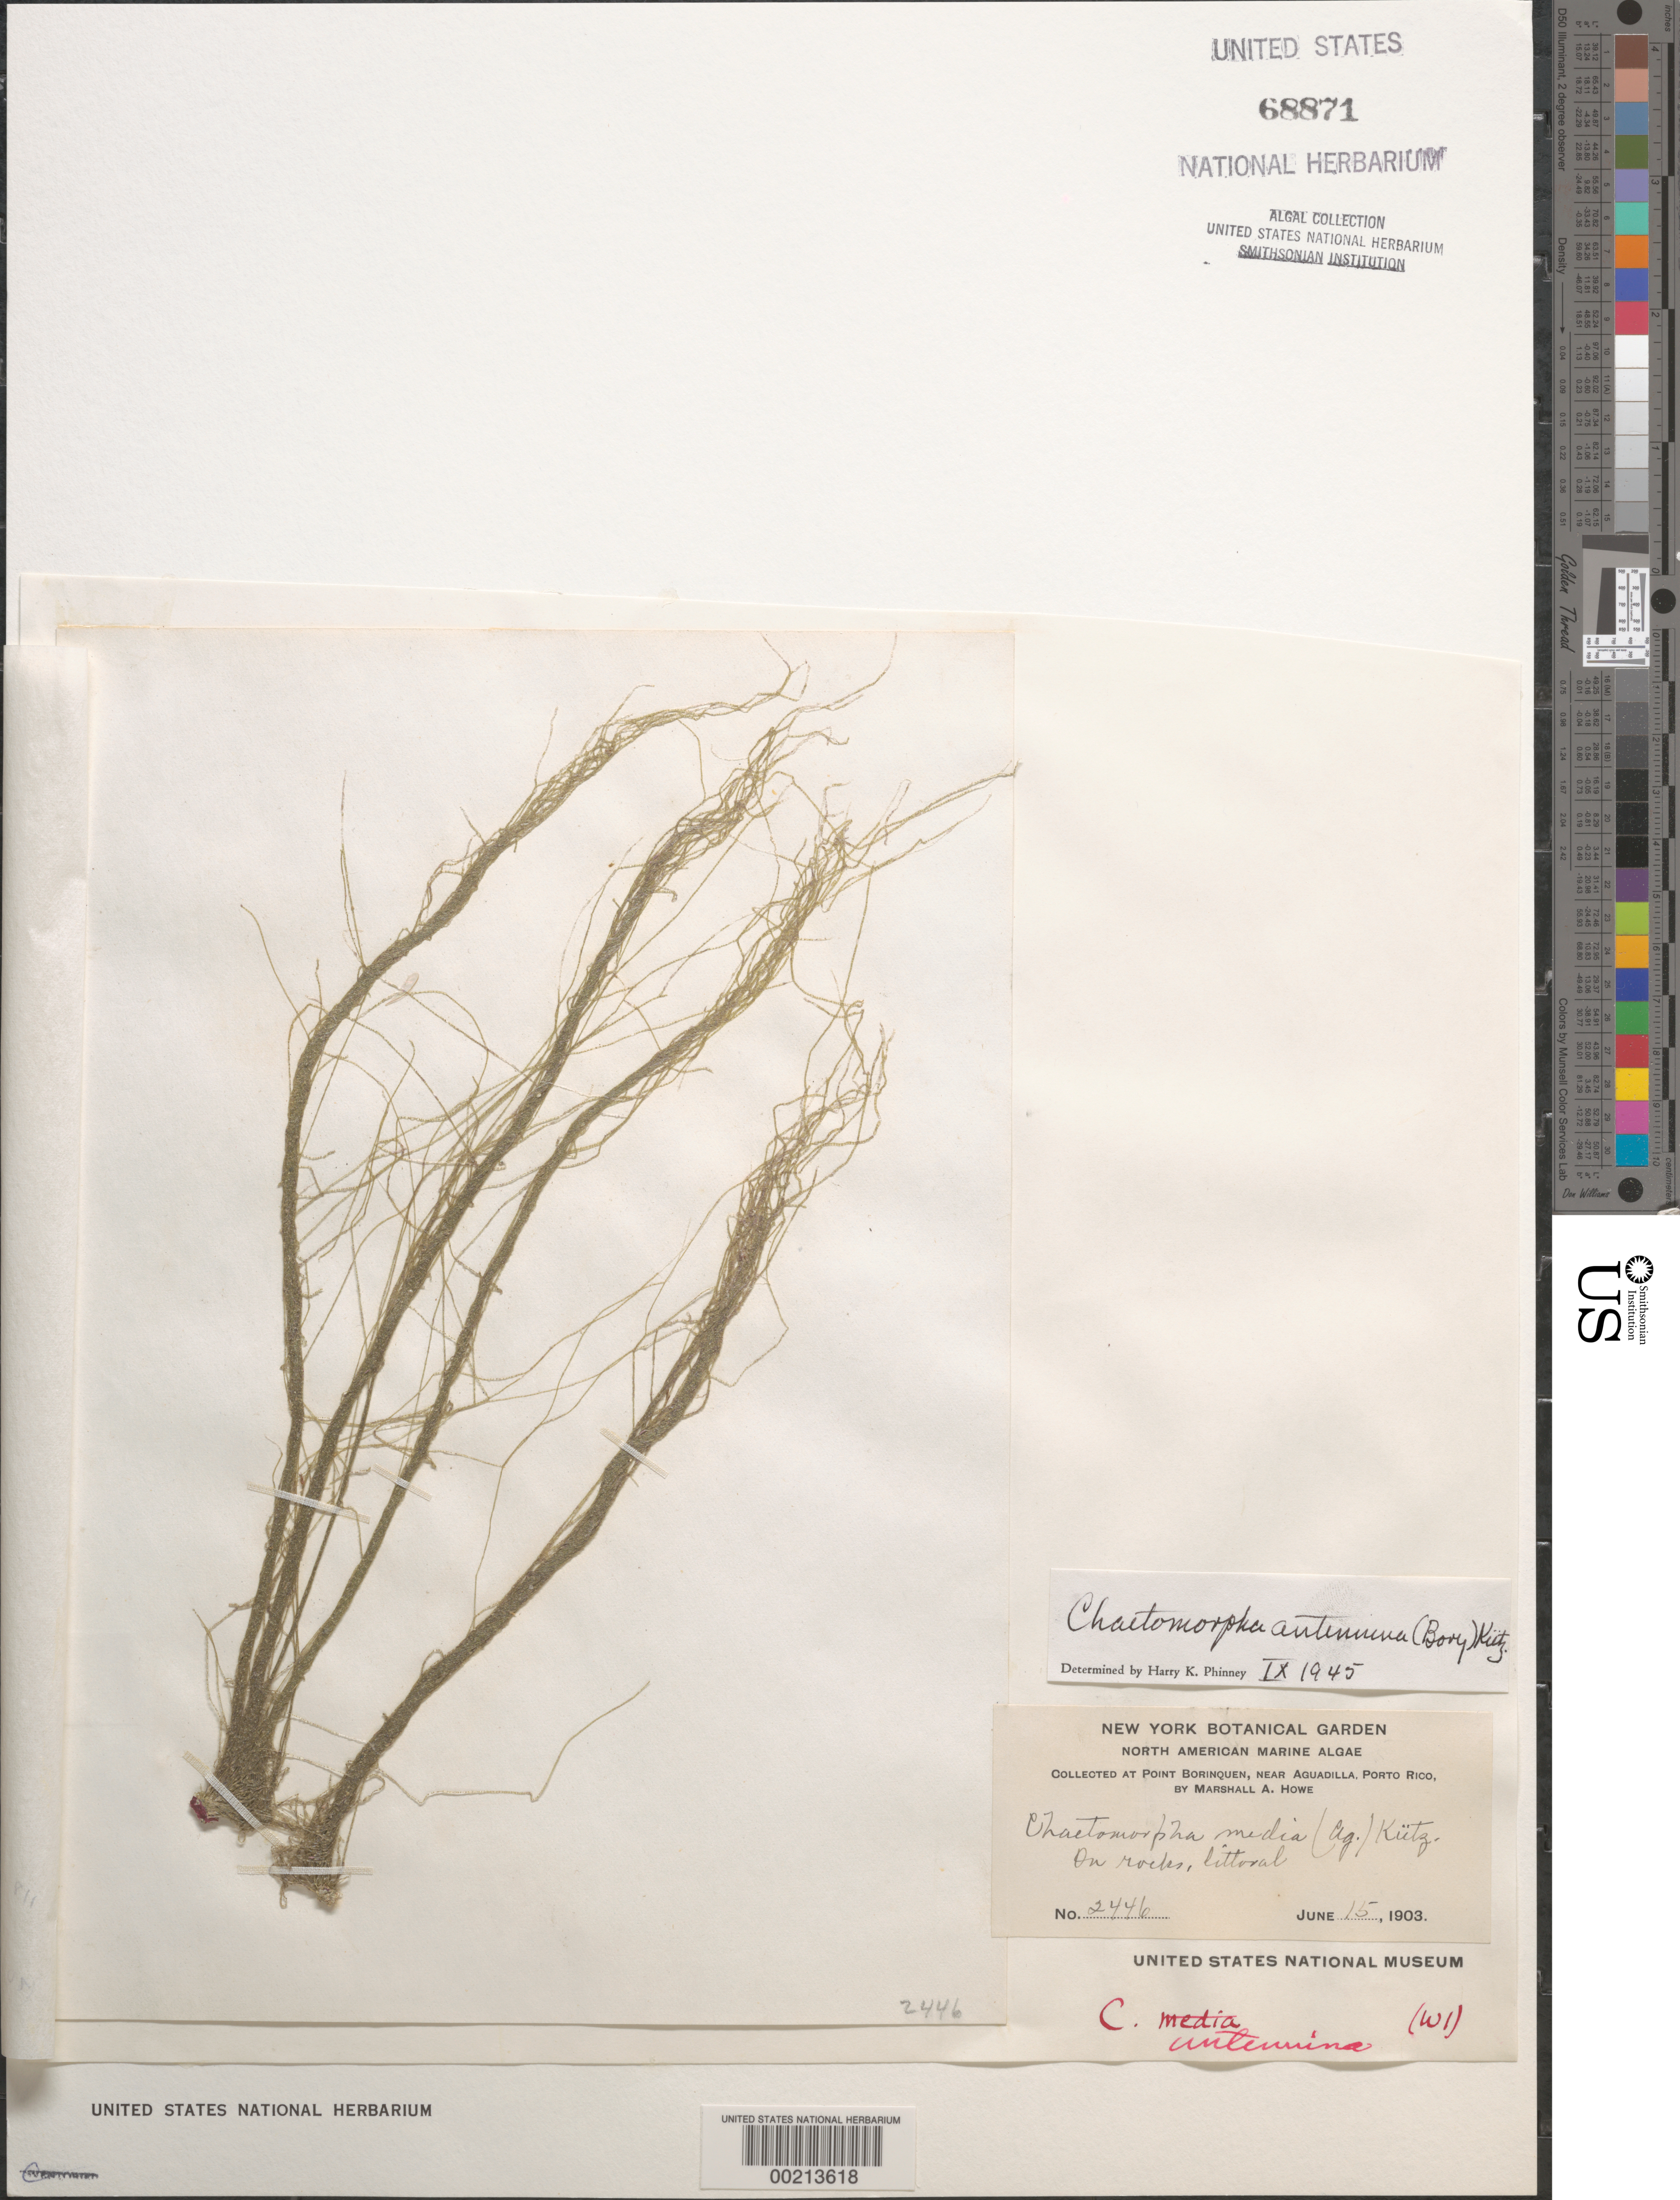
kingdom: Plantae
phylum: Chlorophyta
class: Ulvophyceae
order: Cladophorales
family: Cladophoraceae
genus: Chaetomorpha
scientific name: Chaetomorpha antennina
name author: (Bory) Kütz.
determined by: Phinney, H. K.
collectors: M. A. Howe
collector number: MAH 2446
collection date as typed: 15 Jun 1903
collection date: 1903-06-15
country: Puerto Rico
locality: Point borinquen, near aguadilla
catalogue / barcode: US 68871